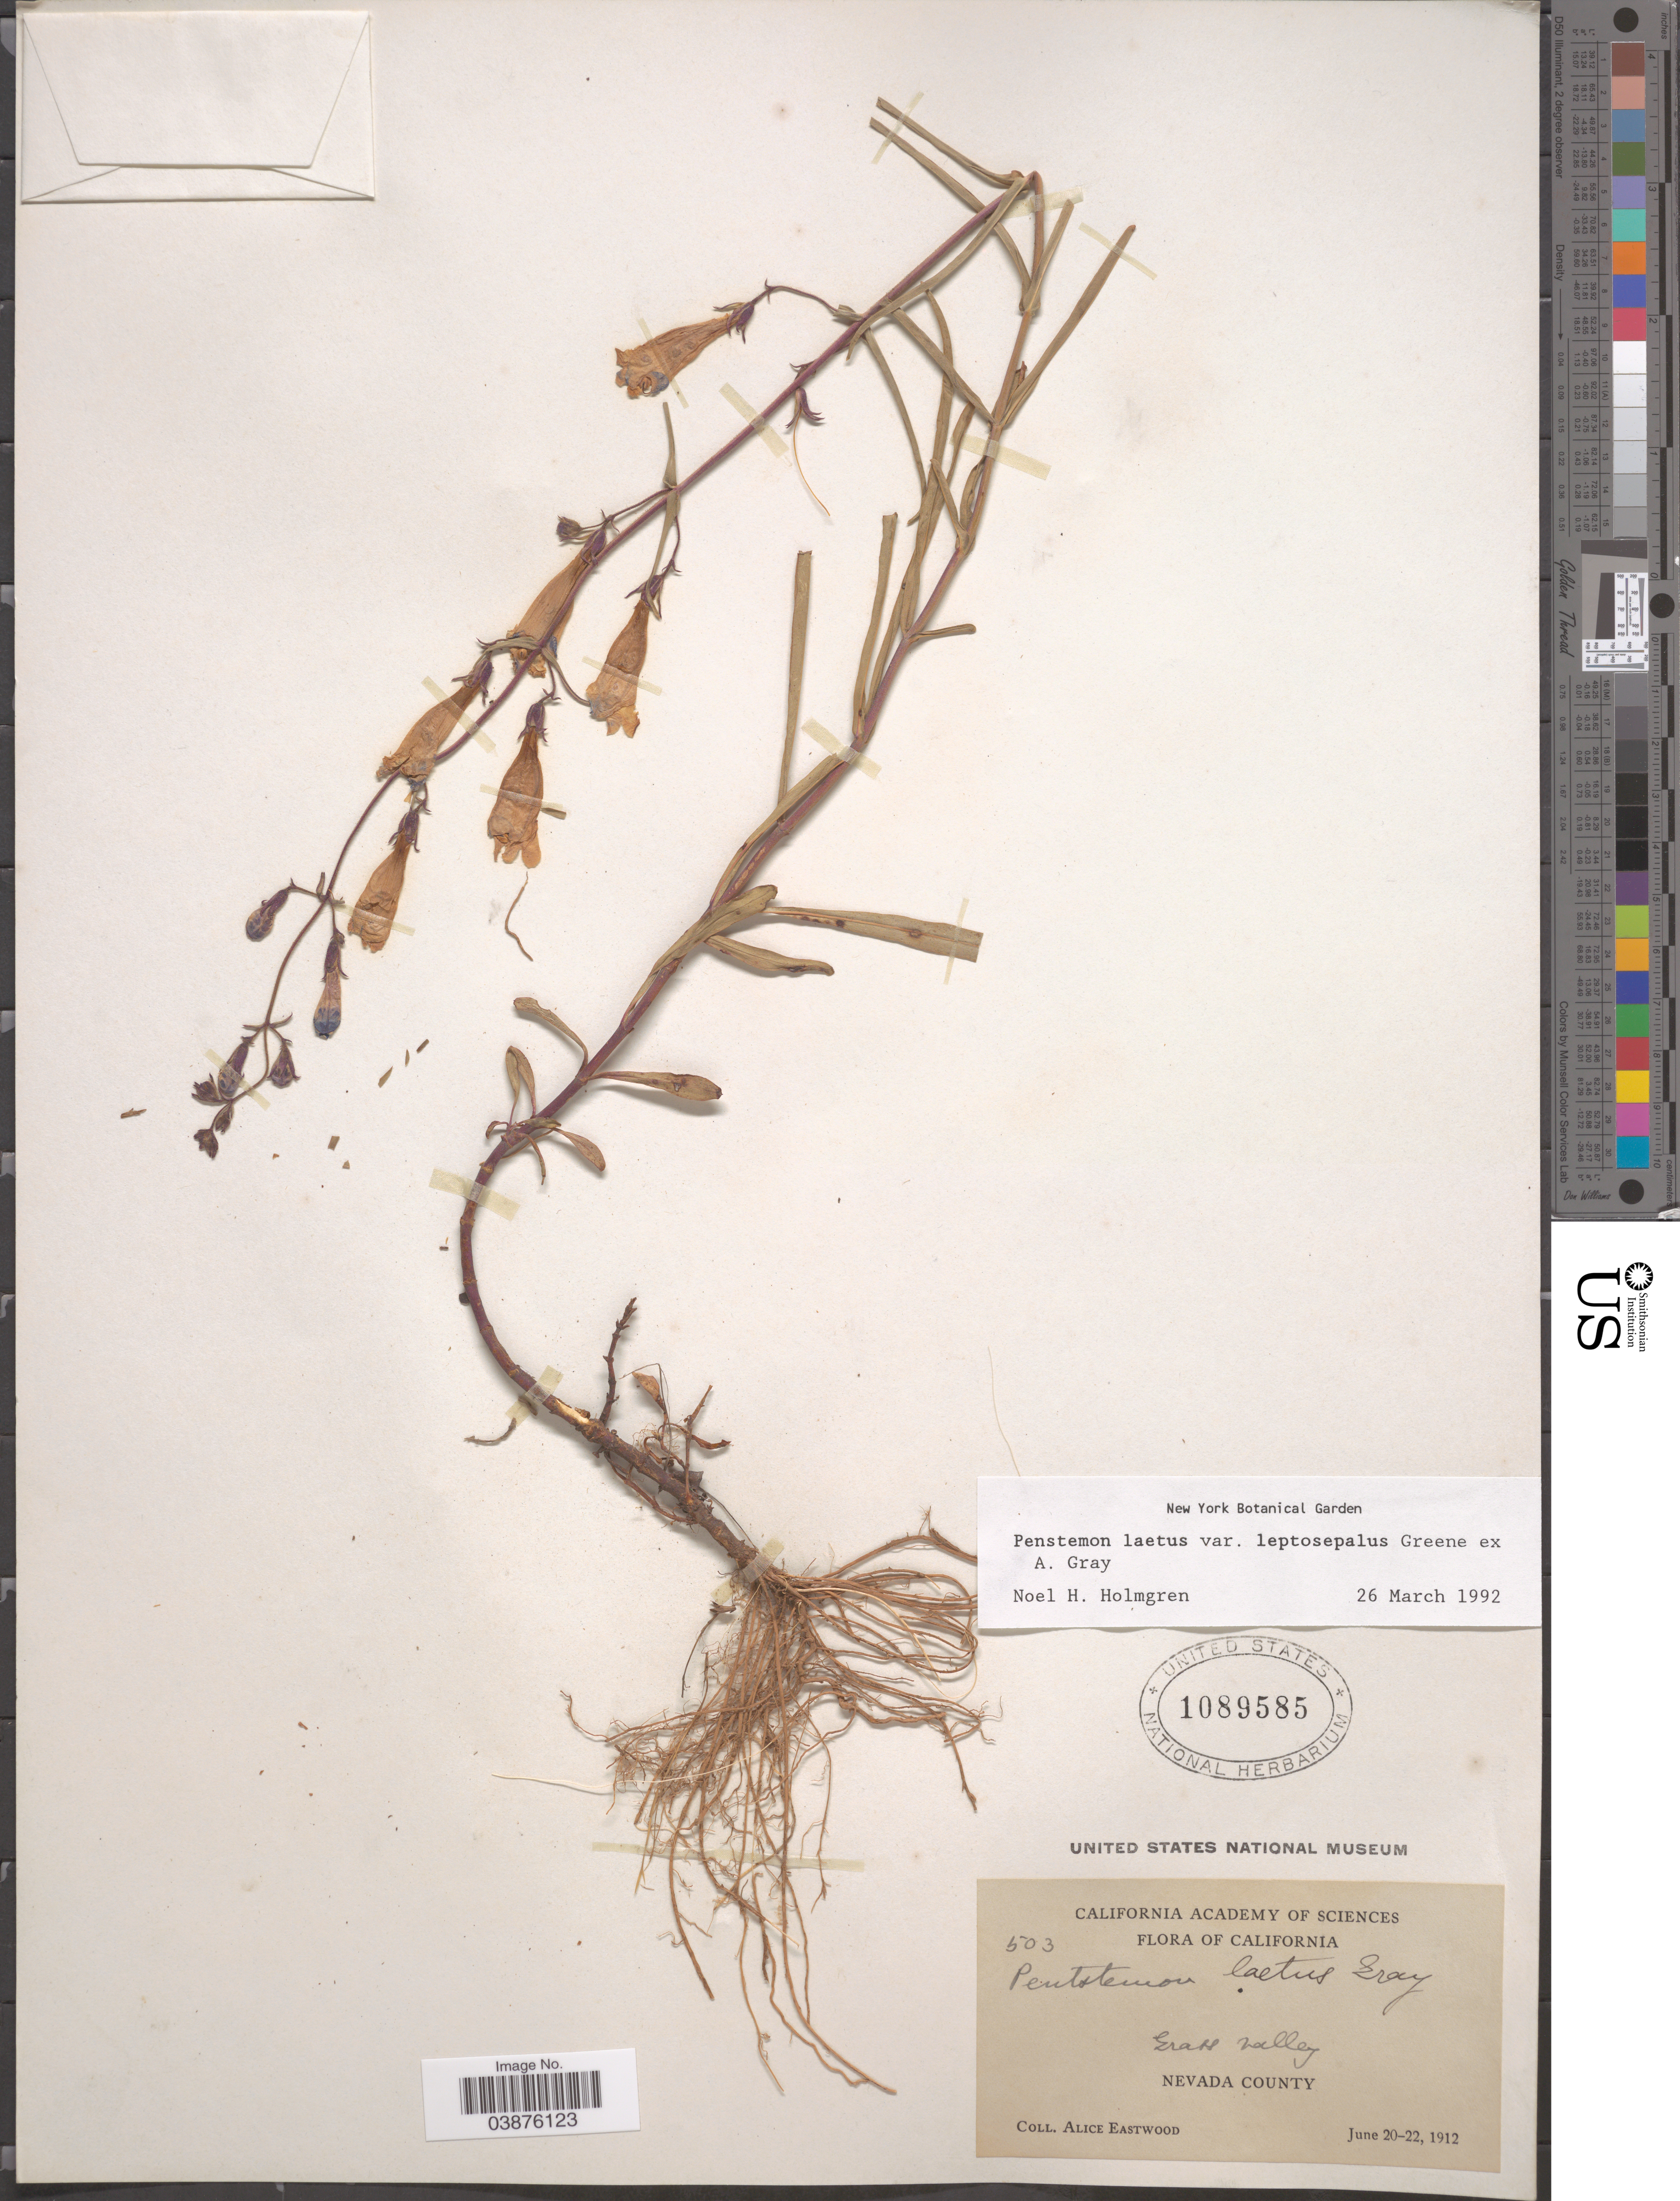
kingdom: Plantae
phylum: Tracheophyta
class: Magnoliopsida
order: Lamiales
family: Plantaginaceae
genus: Penstemon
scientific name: Penstemon laetus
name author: A. Gray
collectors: A. Eastwood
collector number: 503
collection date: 1912-06-20/1912-06-22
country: United States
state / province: California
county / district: Nevada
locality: Grass Valley, Nevada County.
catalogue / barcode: US 1089585